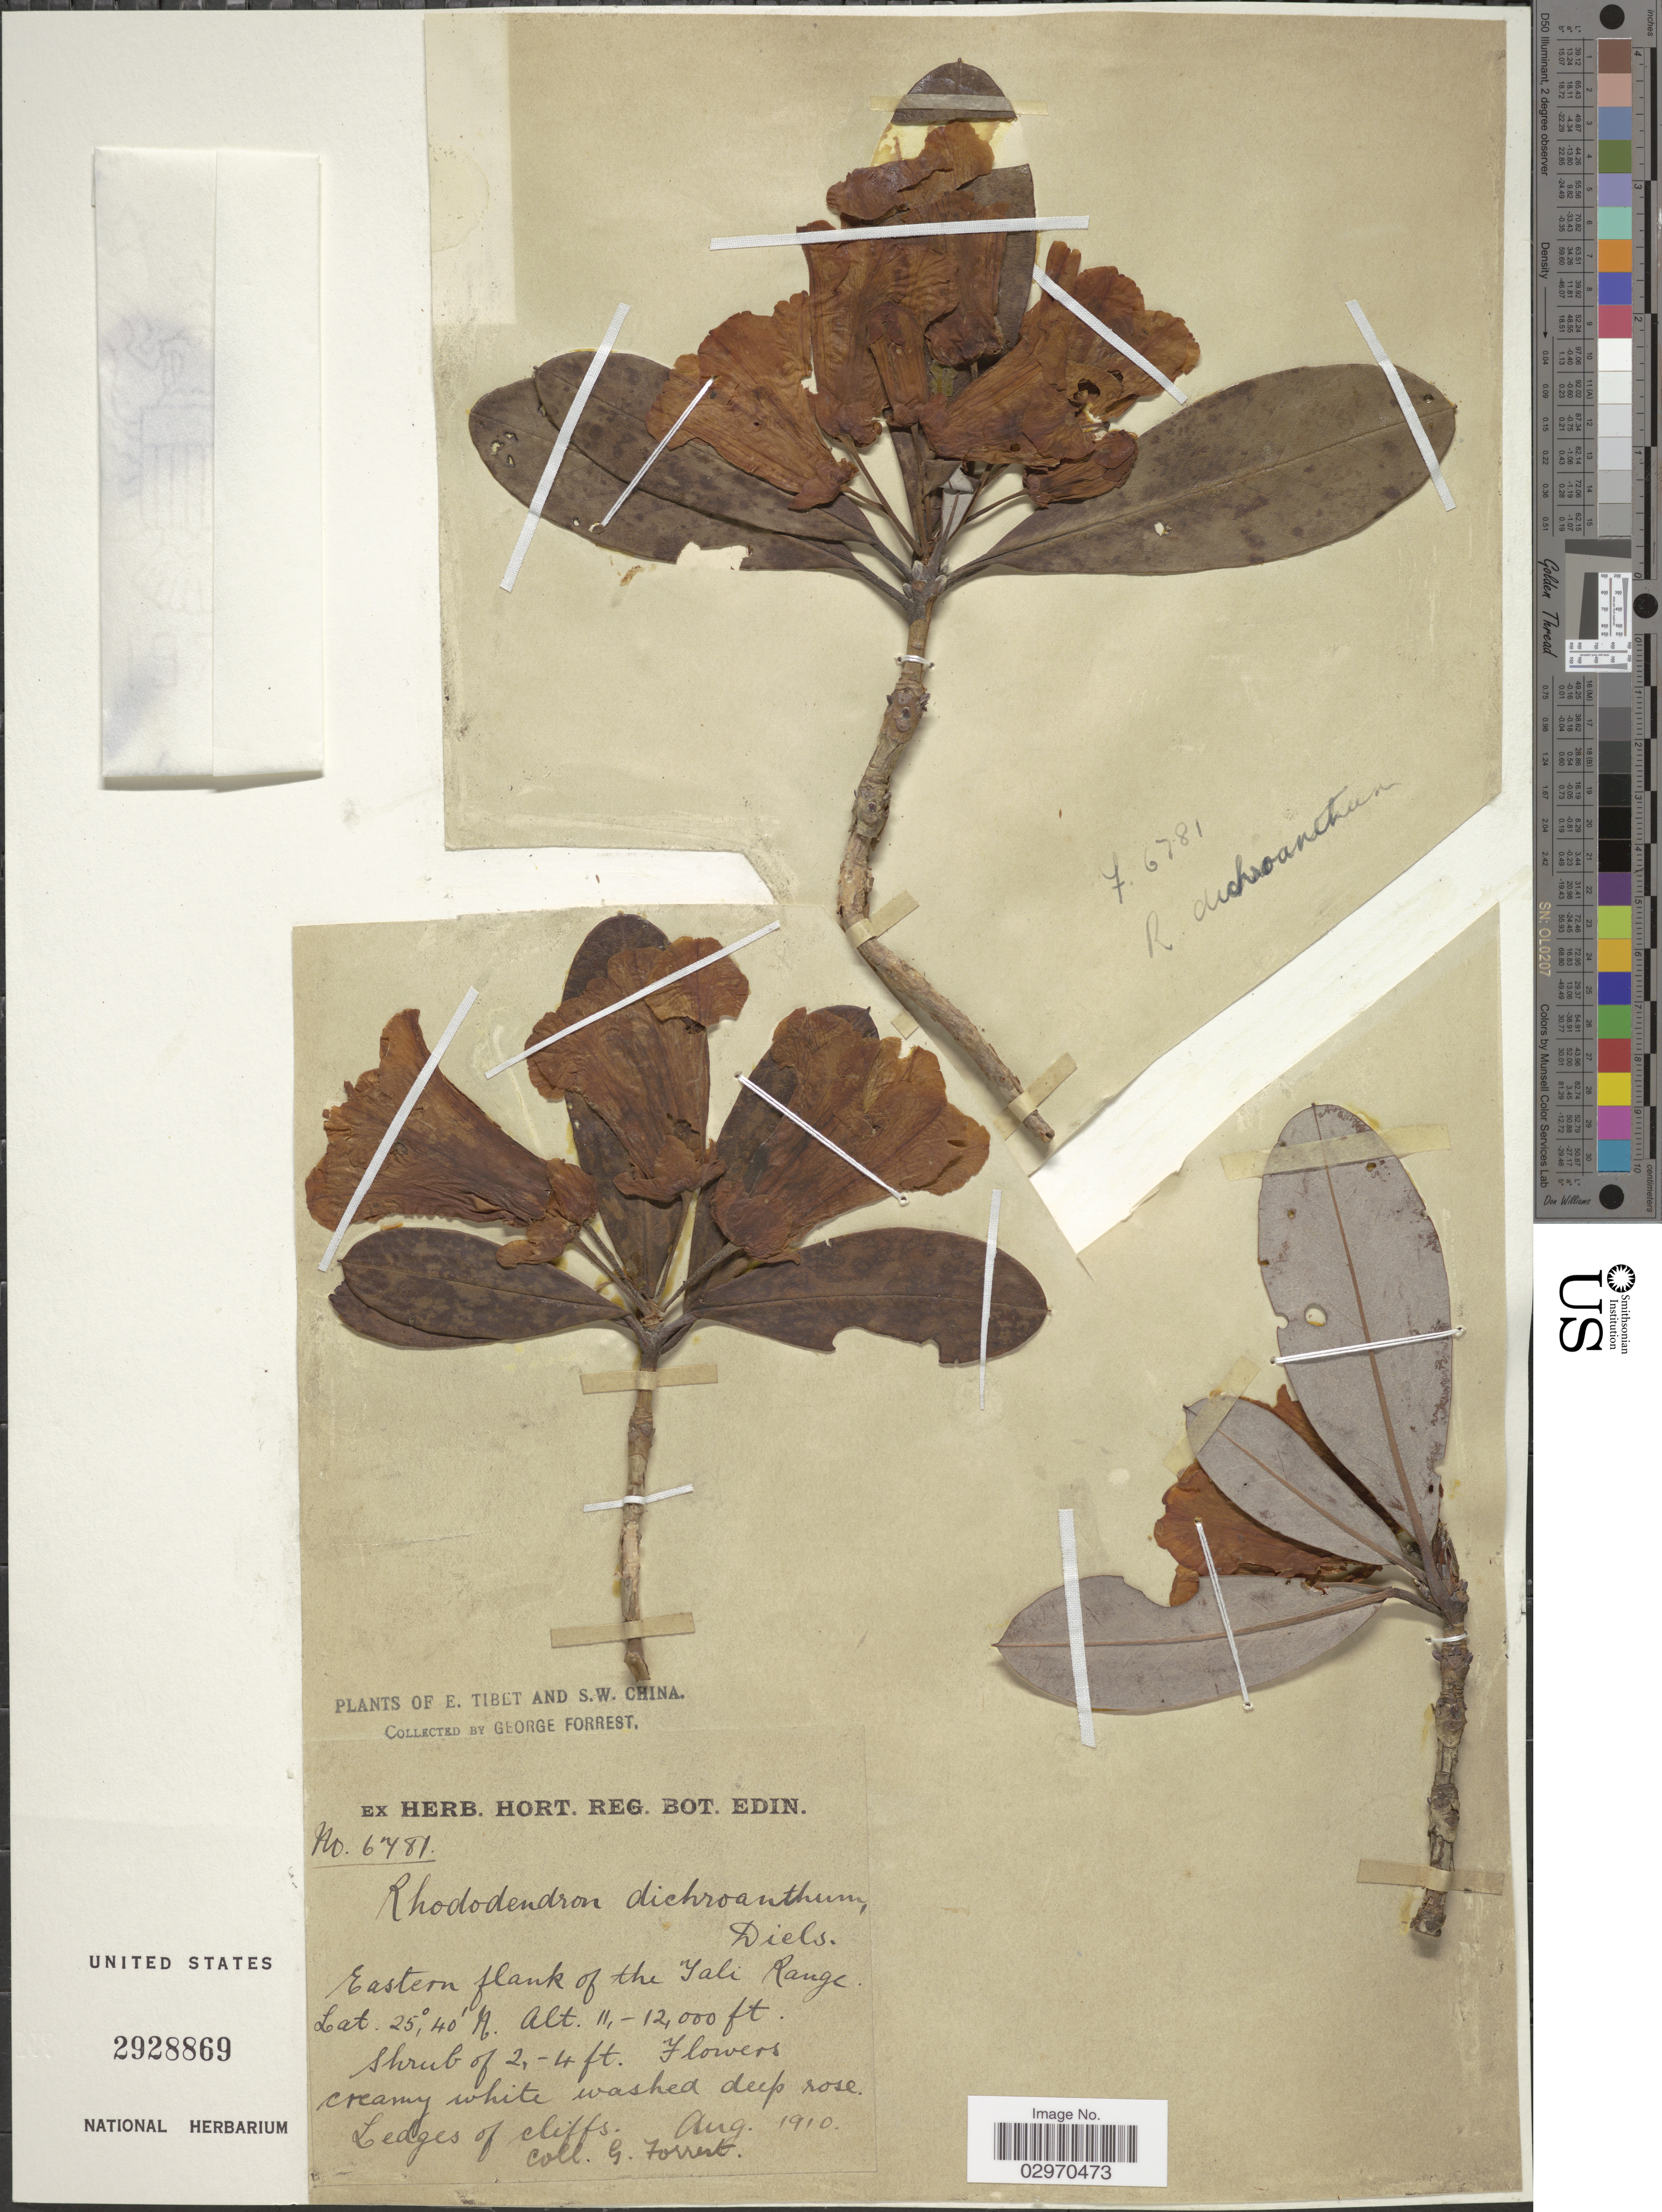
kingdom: Plantae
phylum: Tracheophyta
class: Magnoliopsida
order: Ericales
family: Ericaceae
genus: Rhododendron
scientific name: Rhododendron dichroanthum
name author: Diels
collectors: G. Forrest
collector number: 6781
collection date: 1910-08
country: China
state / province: Xizang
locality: E. Tibet and S.W. China. Eastern flank of the Yali Range.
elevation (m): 3353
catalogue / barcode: US 2928869